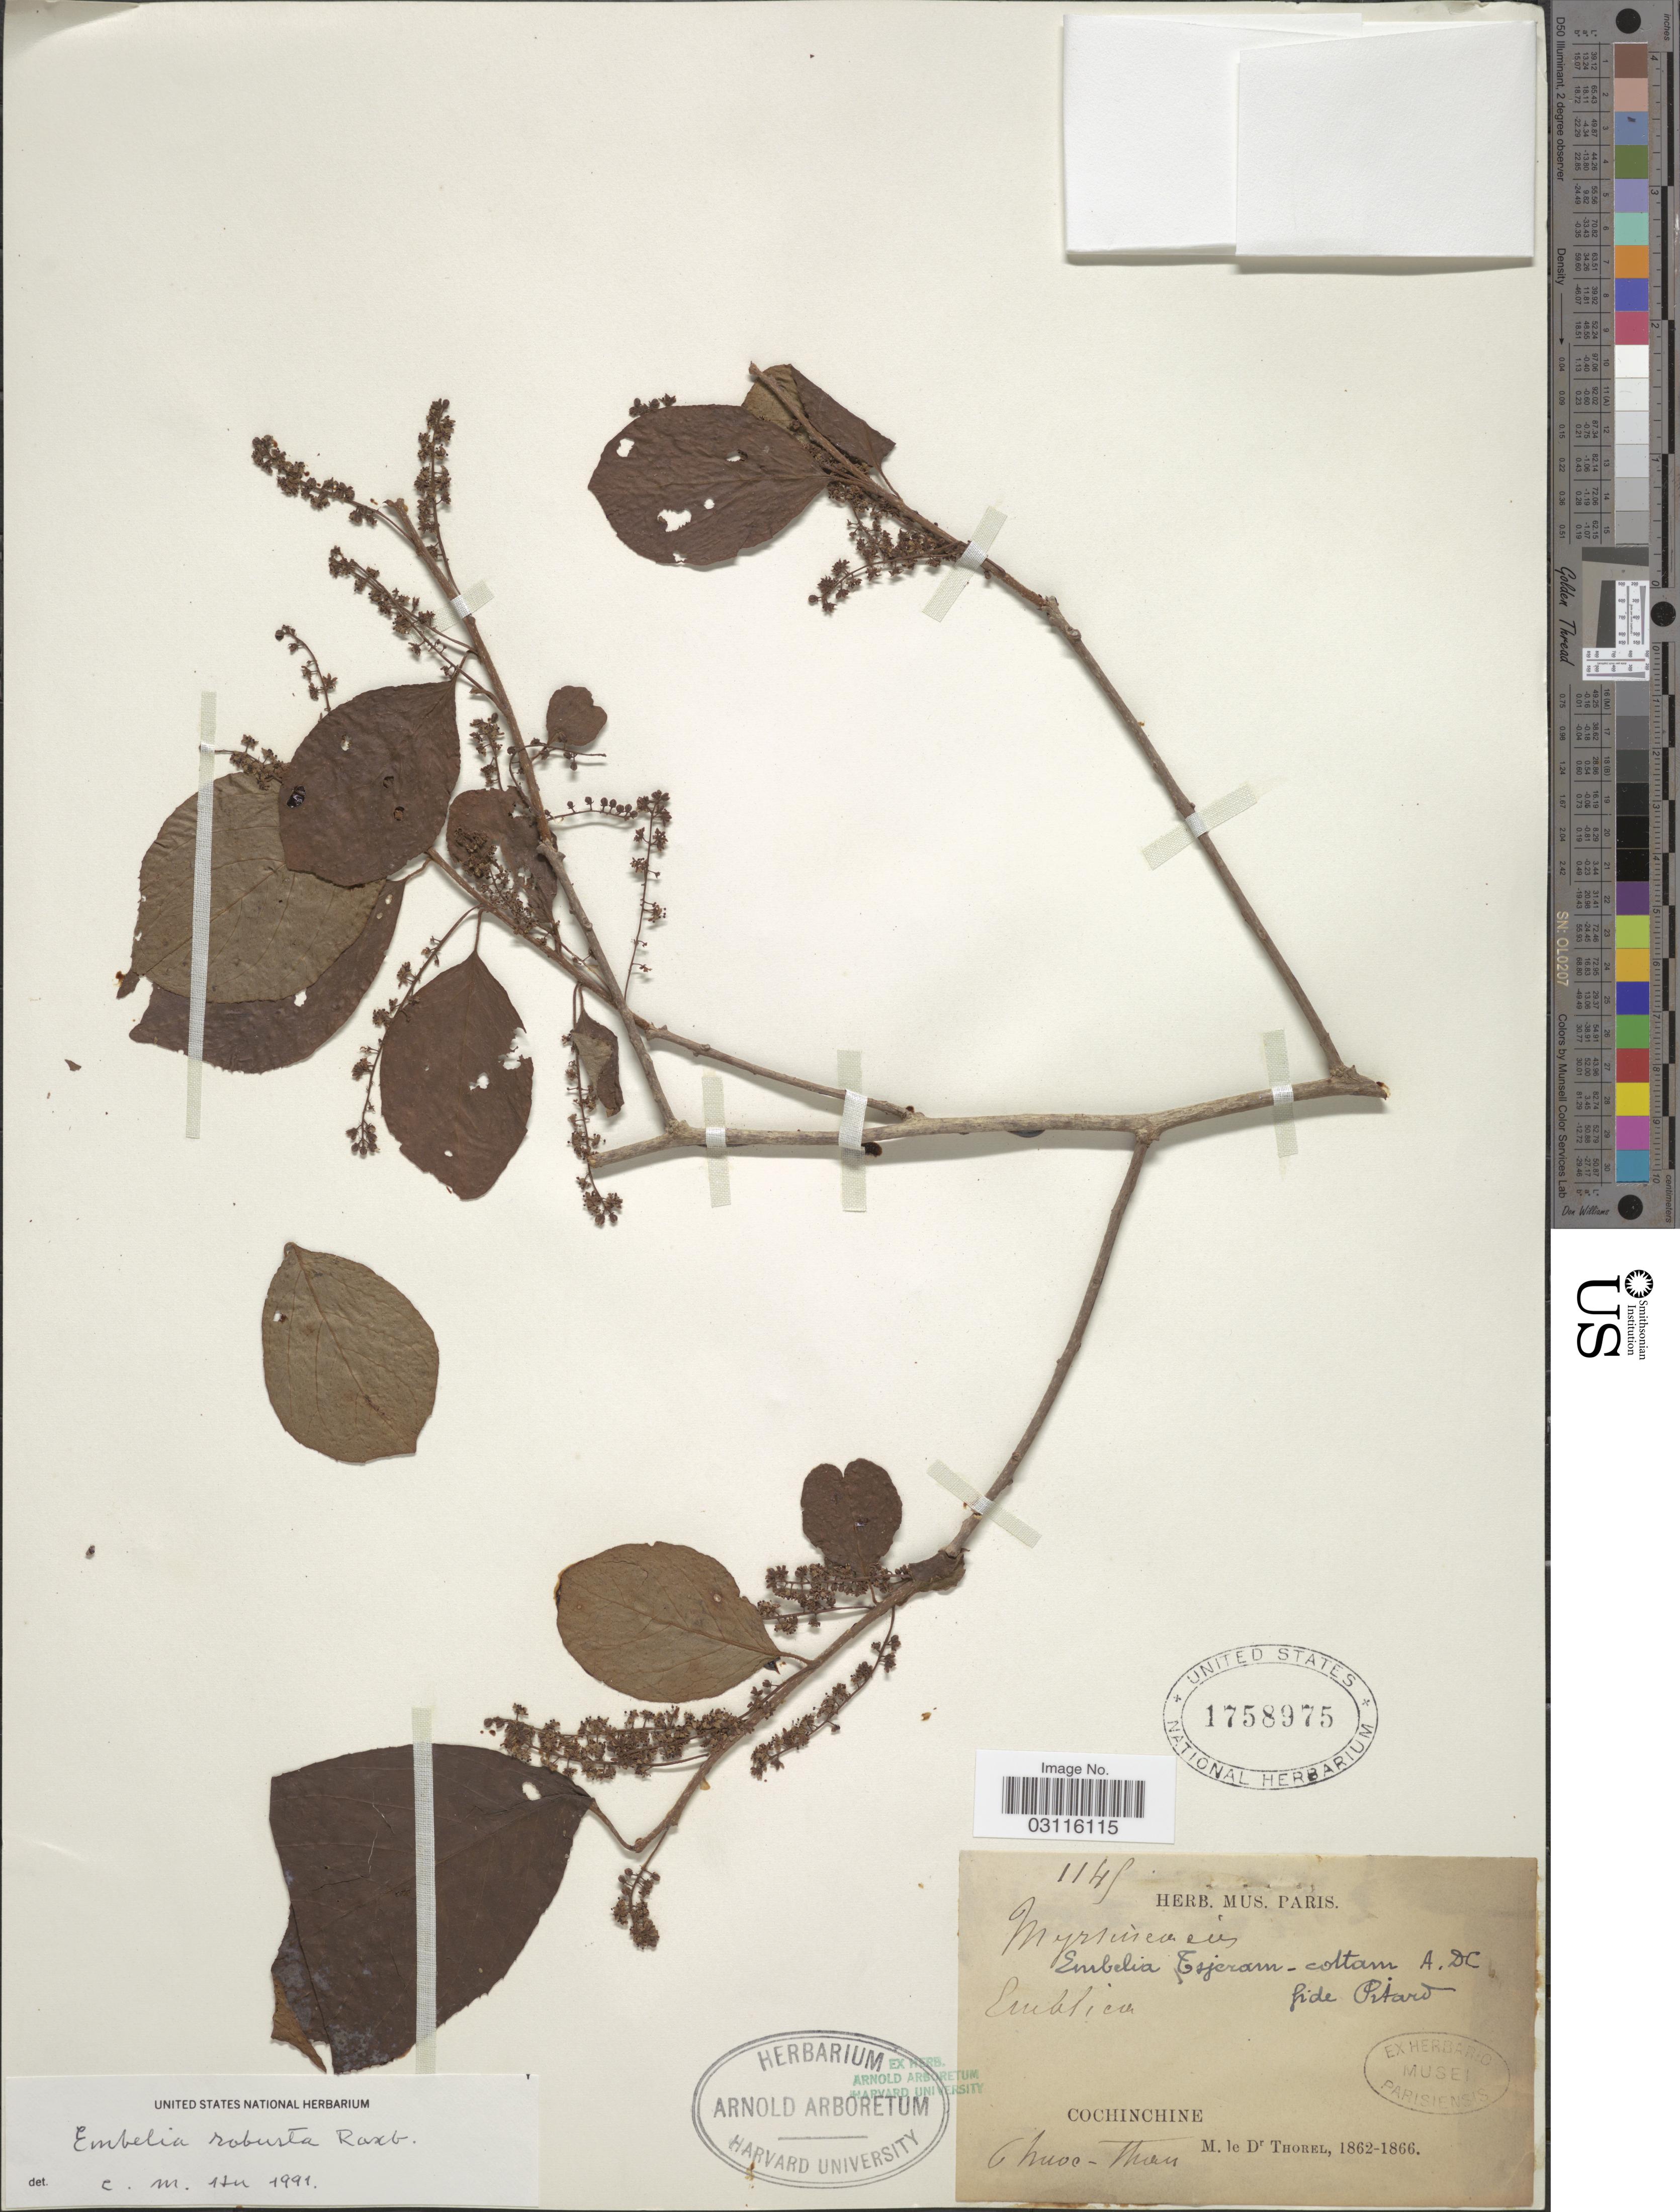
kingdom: Plantae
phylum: Tracheophyta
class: Magnoliopsida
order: Ericales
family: Primulaceae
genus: Embelia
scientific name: Embelia tsjeriam-cottam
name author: (Roem. & Schult.) A. DC.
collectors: C. Thorel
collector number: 1145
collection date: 1862/1866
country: Vietnam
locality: Cochinchine, Chuoc-Than [interpreted].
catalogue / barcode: US 1758975